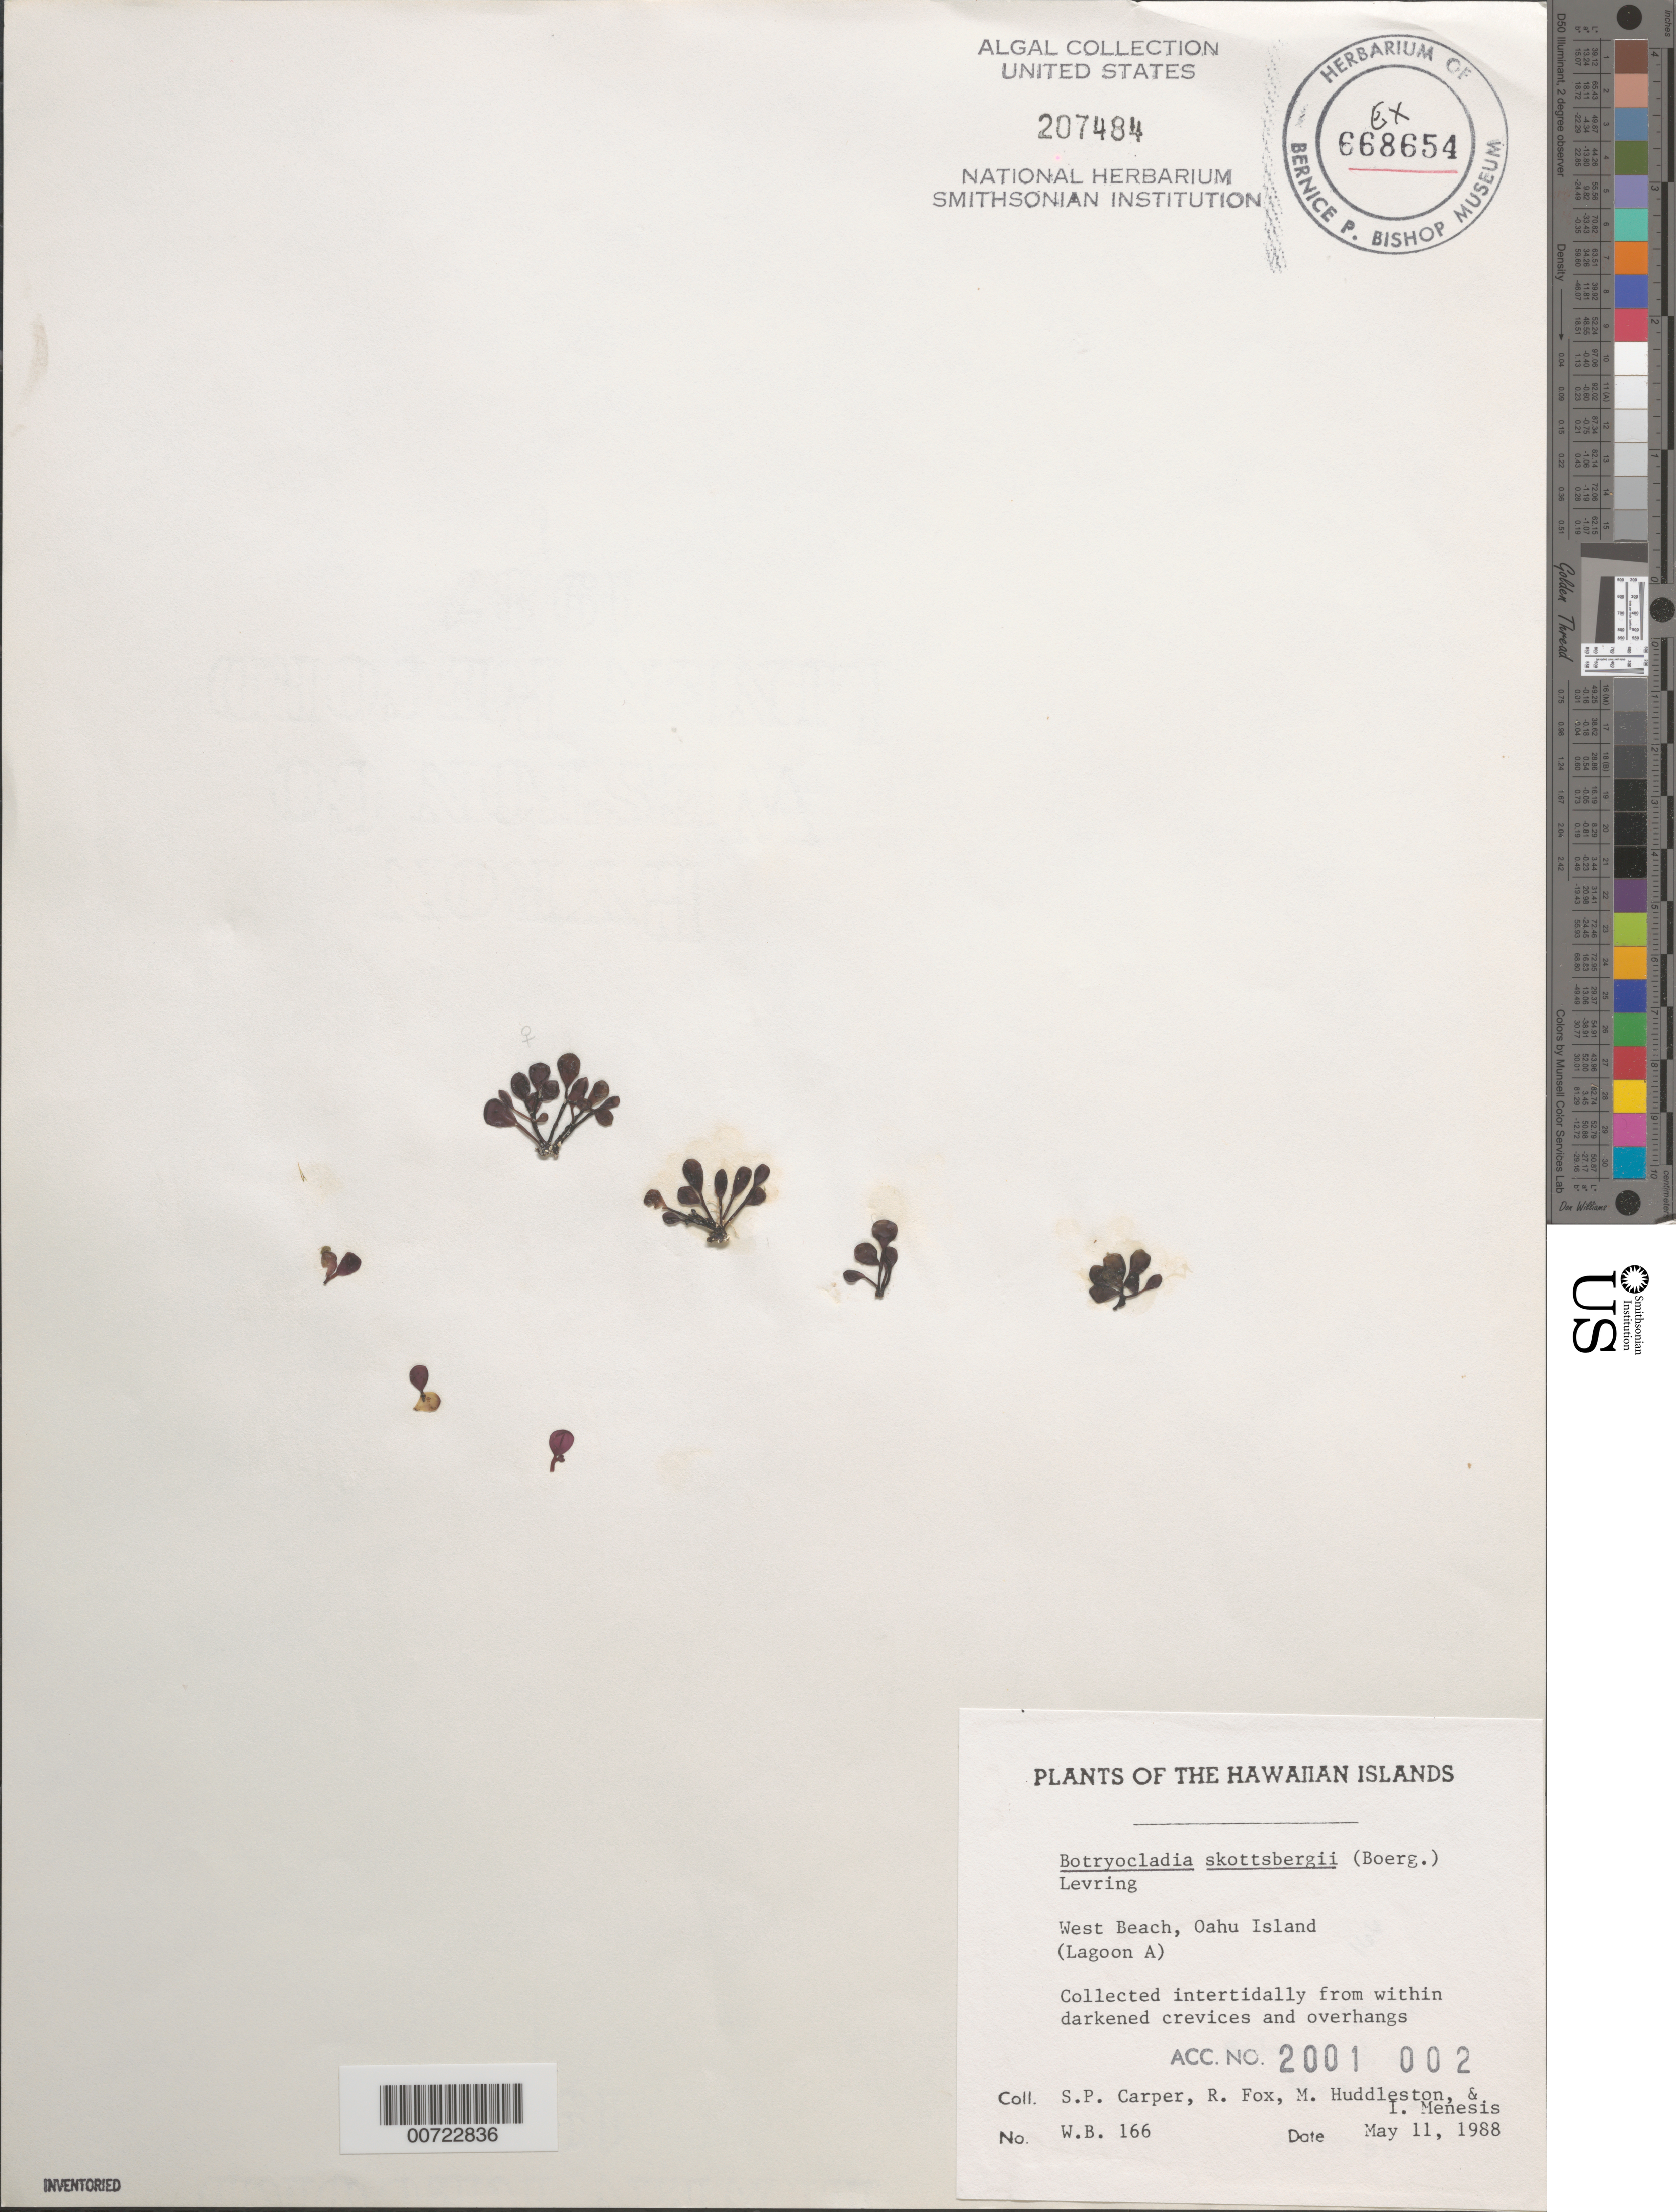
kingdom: Plantae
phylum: Rhodophyta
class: Florideophyceae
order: Rhodymeniales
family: Rhodymeniaceae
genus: Botryocladia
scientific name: Botryocladia skottsbergii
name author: (Børgesen) Levring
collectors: S. Carper, R. Fox, M. Huddleston & I. Menesis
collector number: WB 166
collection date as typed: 11 May 1988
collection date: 1988-05-11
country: United States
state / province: Hawaii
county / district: Honolulu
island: Oahu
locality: West Beach (Lagoon A)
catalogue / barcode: US 207484